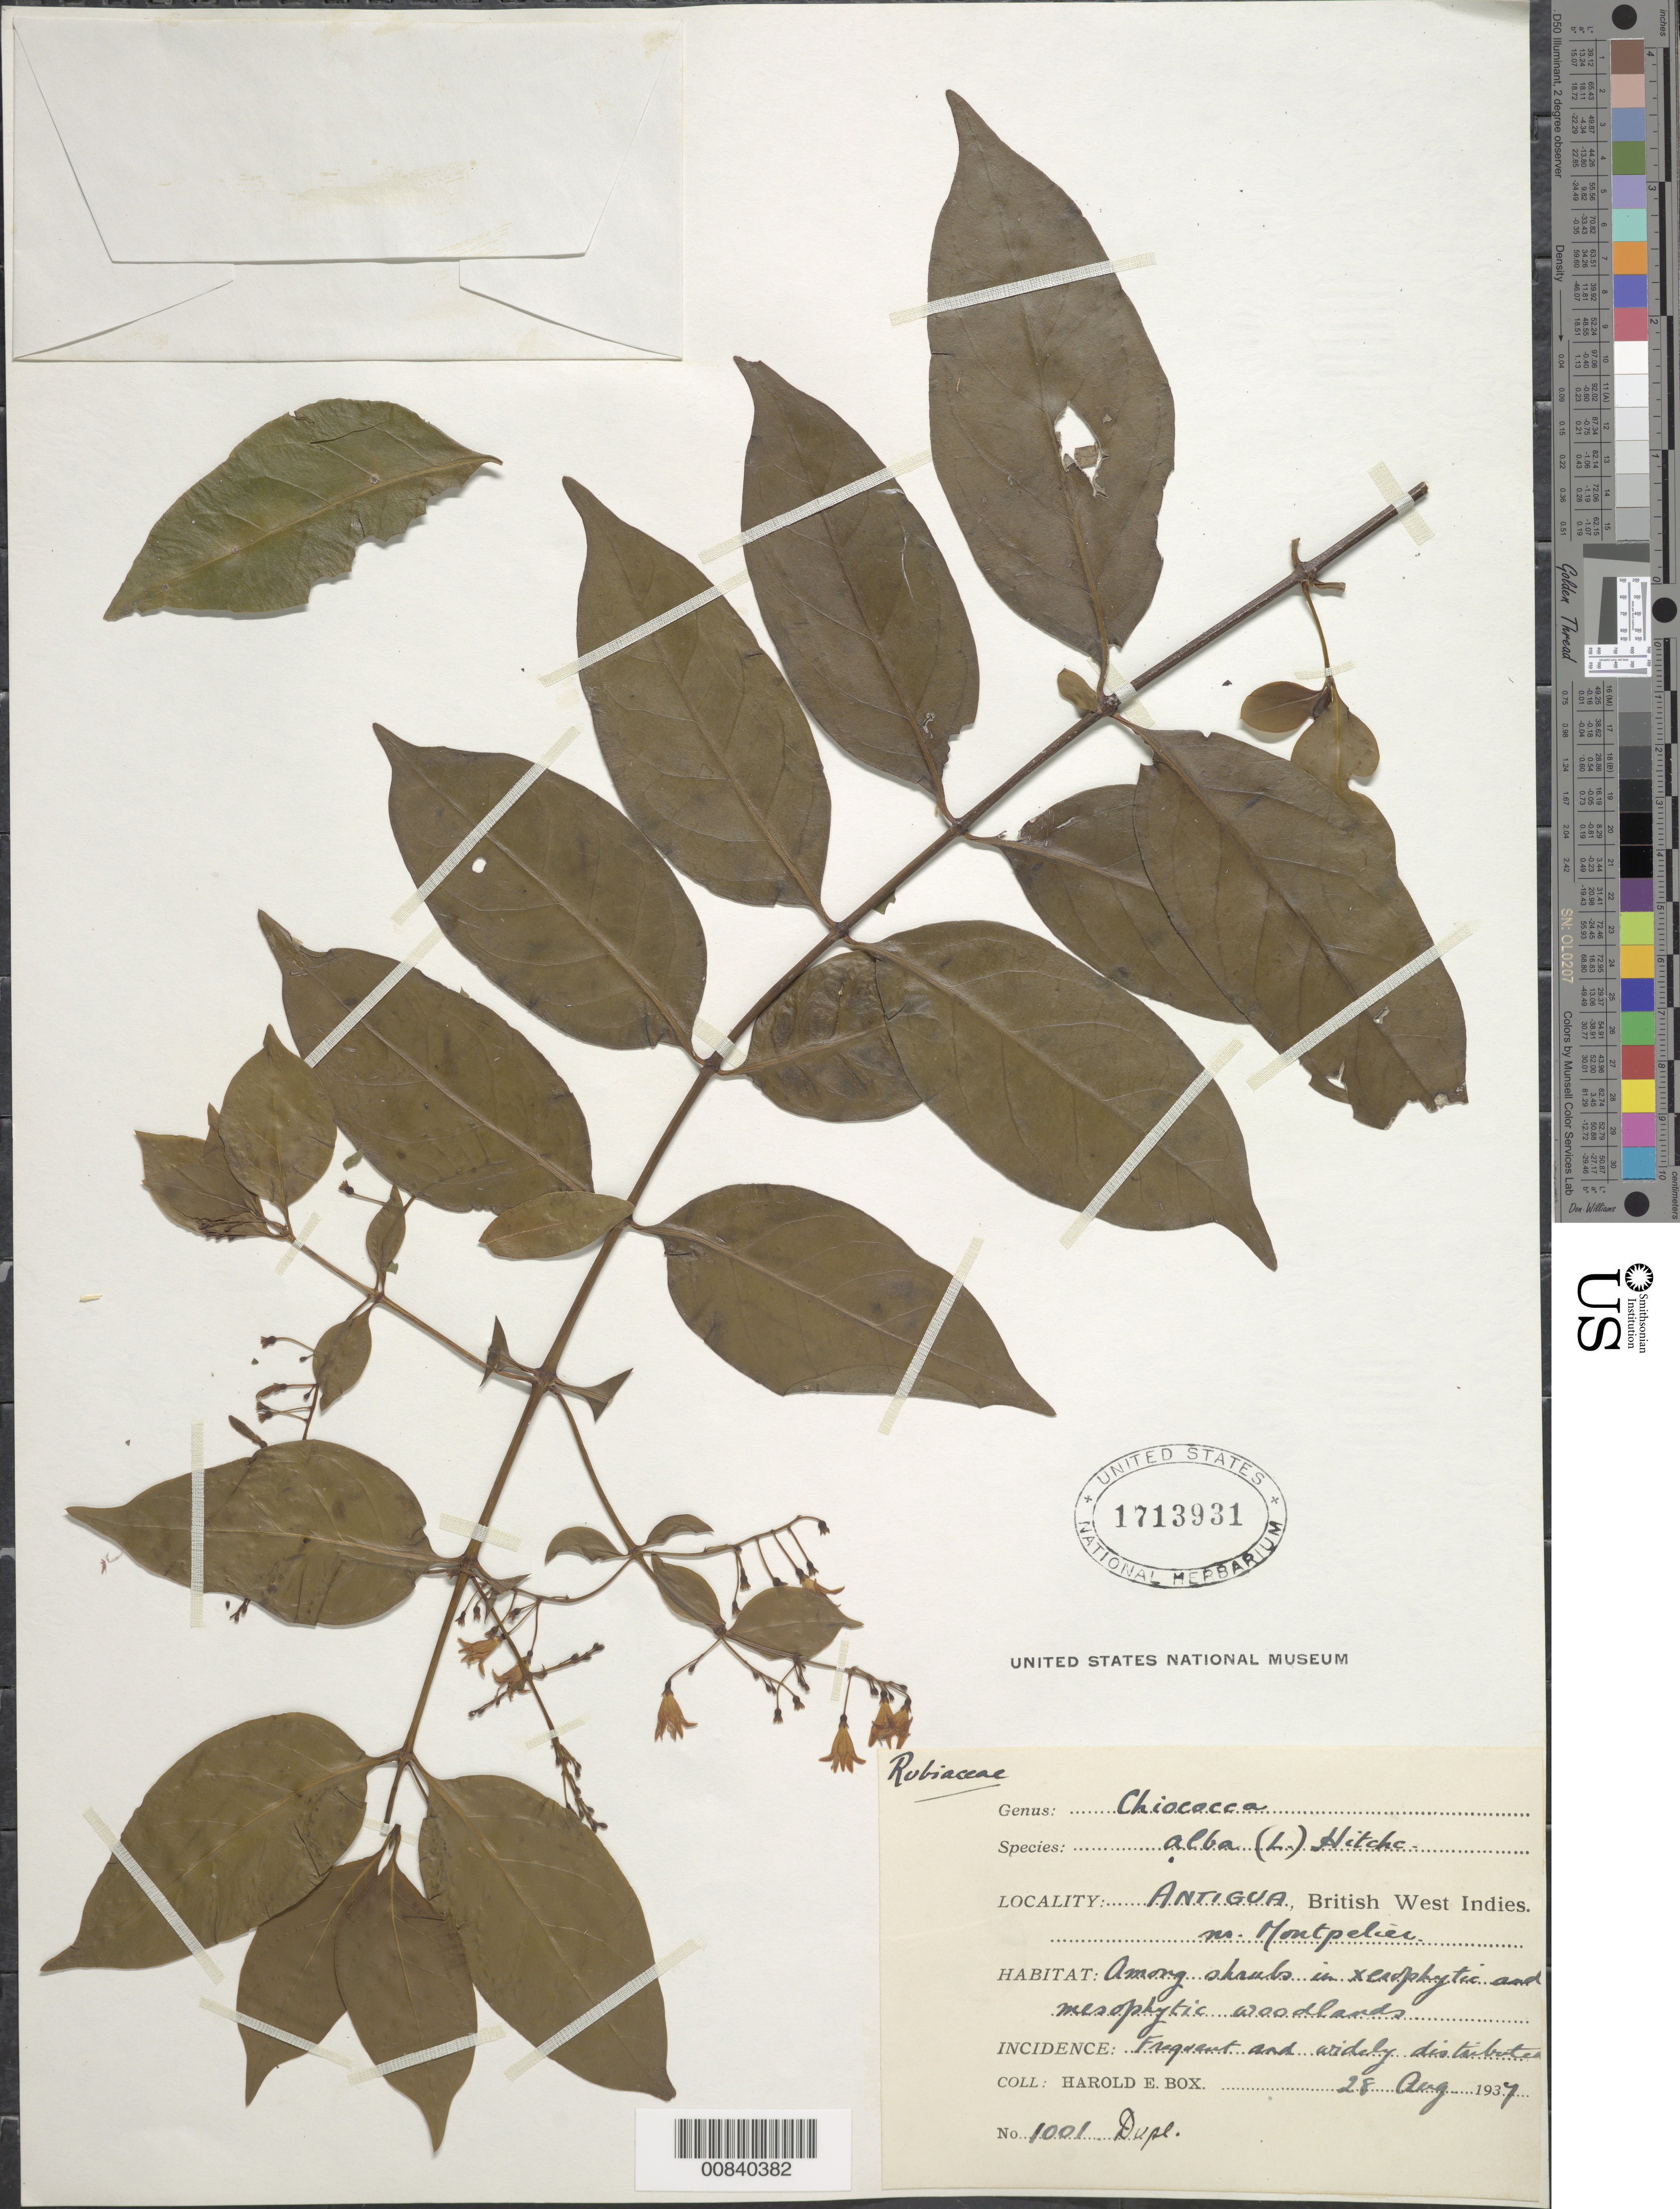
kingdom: Plantae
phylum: Tracheophyta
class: Magnoliopsida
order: Gentianales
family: Rubiaceae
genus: Chiococca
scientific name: Chiococca alba subsp. alba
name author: (L.) Hitchc.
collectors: H. E. Box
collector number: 1001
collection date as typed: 28 Aug 1937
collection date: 1937-08-28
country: Antigua and Barbuda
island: Leeward Is.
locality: Montpelier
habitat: Amoung shrubs in xerophytic and mesophytic woodlands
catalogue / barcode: US 1713931